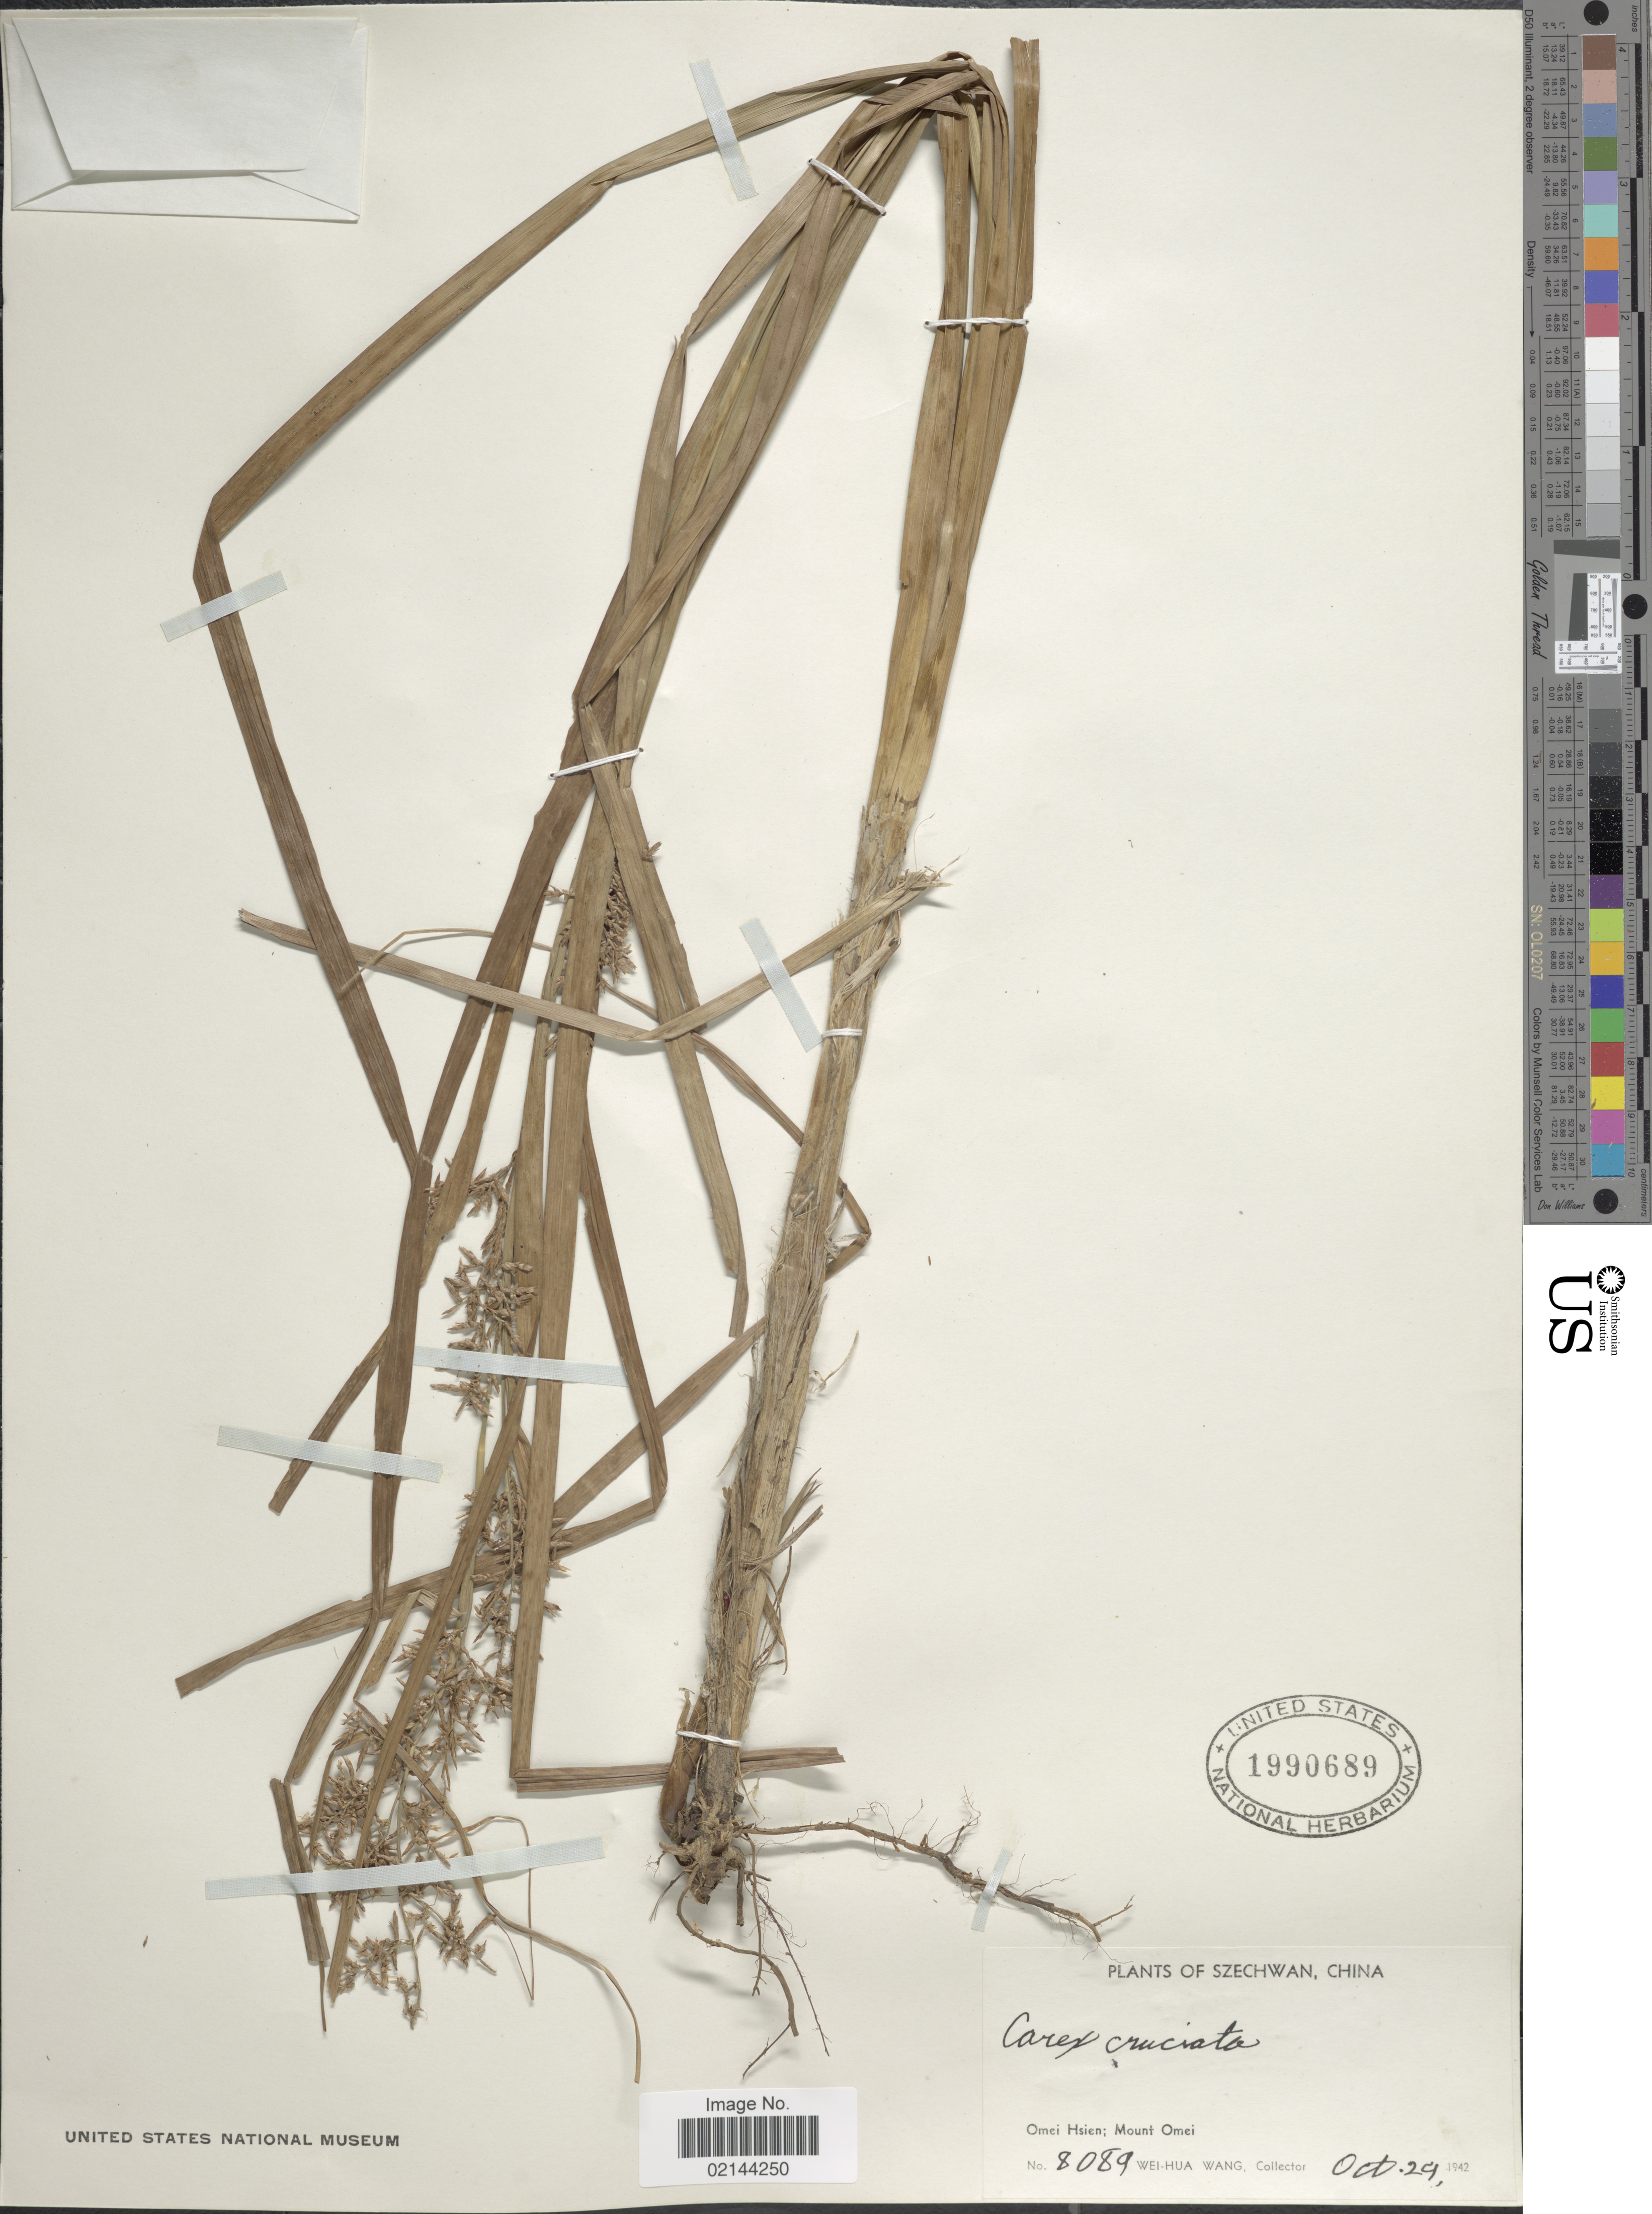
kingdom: Plantae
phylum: Tracheophyta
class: Liliopsida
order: Poales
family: Cyperaceae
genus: Carex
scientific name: Carex cruciata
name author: Wahlenb.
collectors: W. Wang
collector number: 8089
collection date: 1942-10-29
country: China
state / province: Sichuan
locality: Szechwan, China, Omei Hsien, Mount Omei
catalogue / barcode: US 1990689